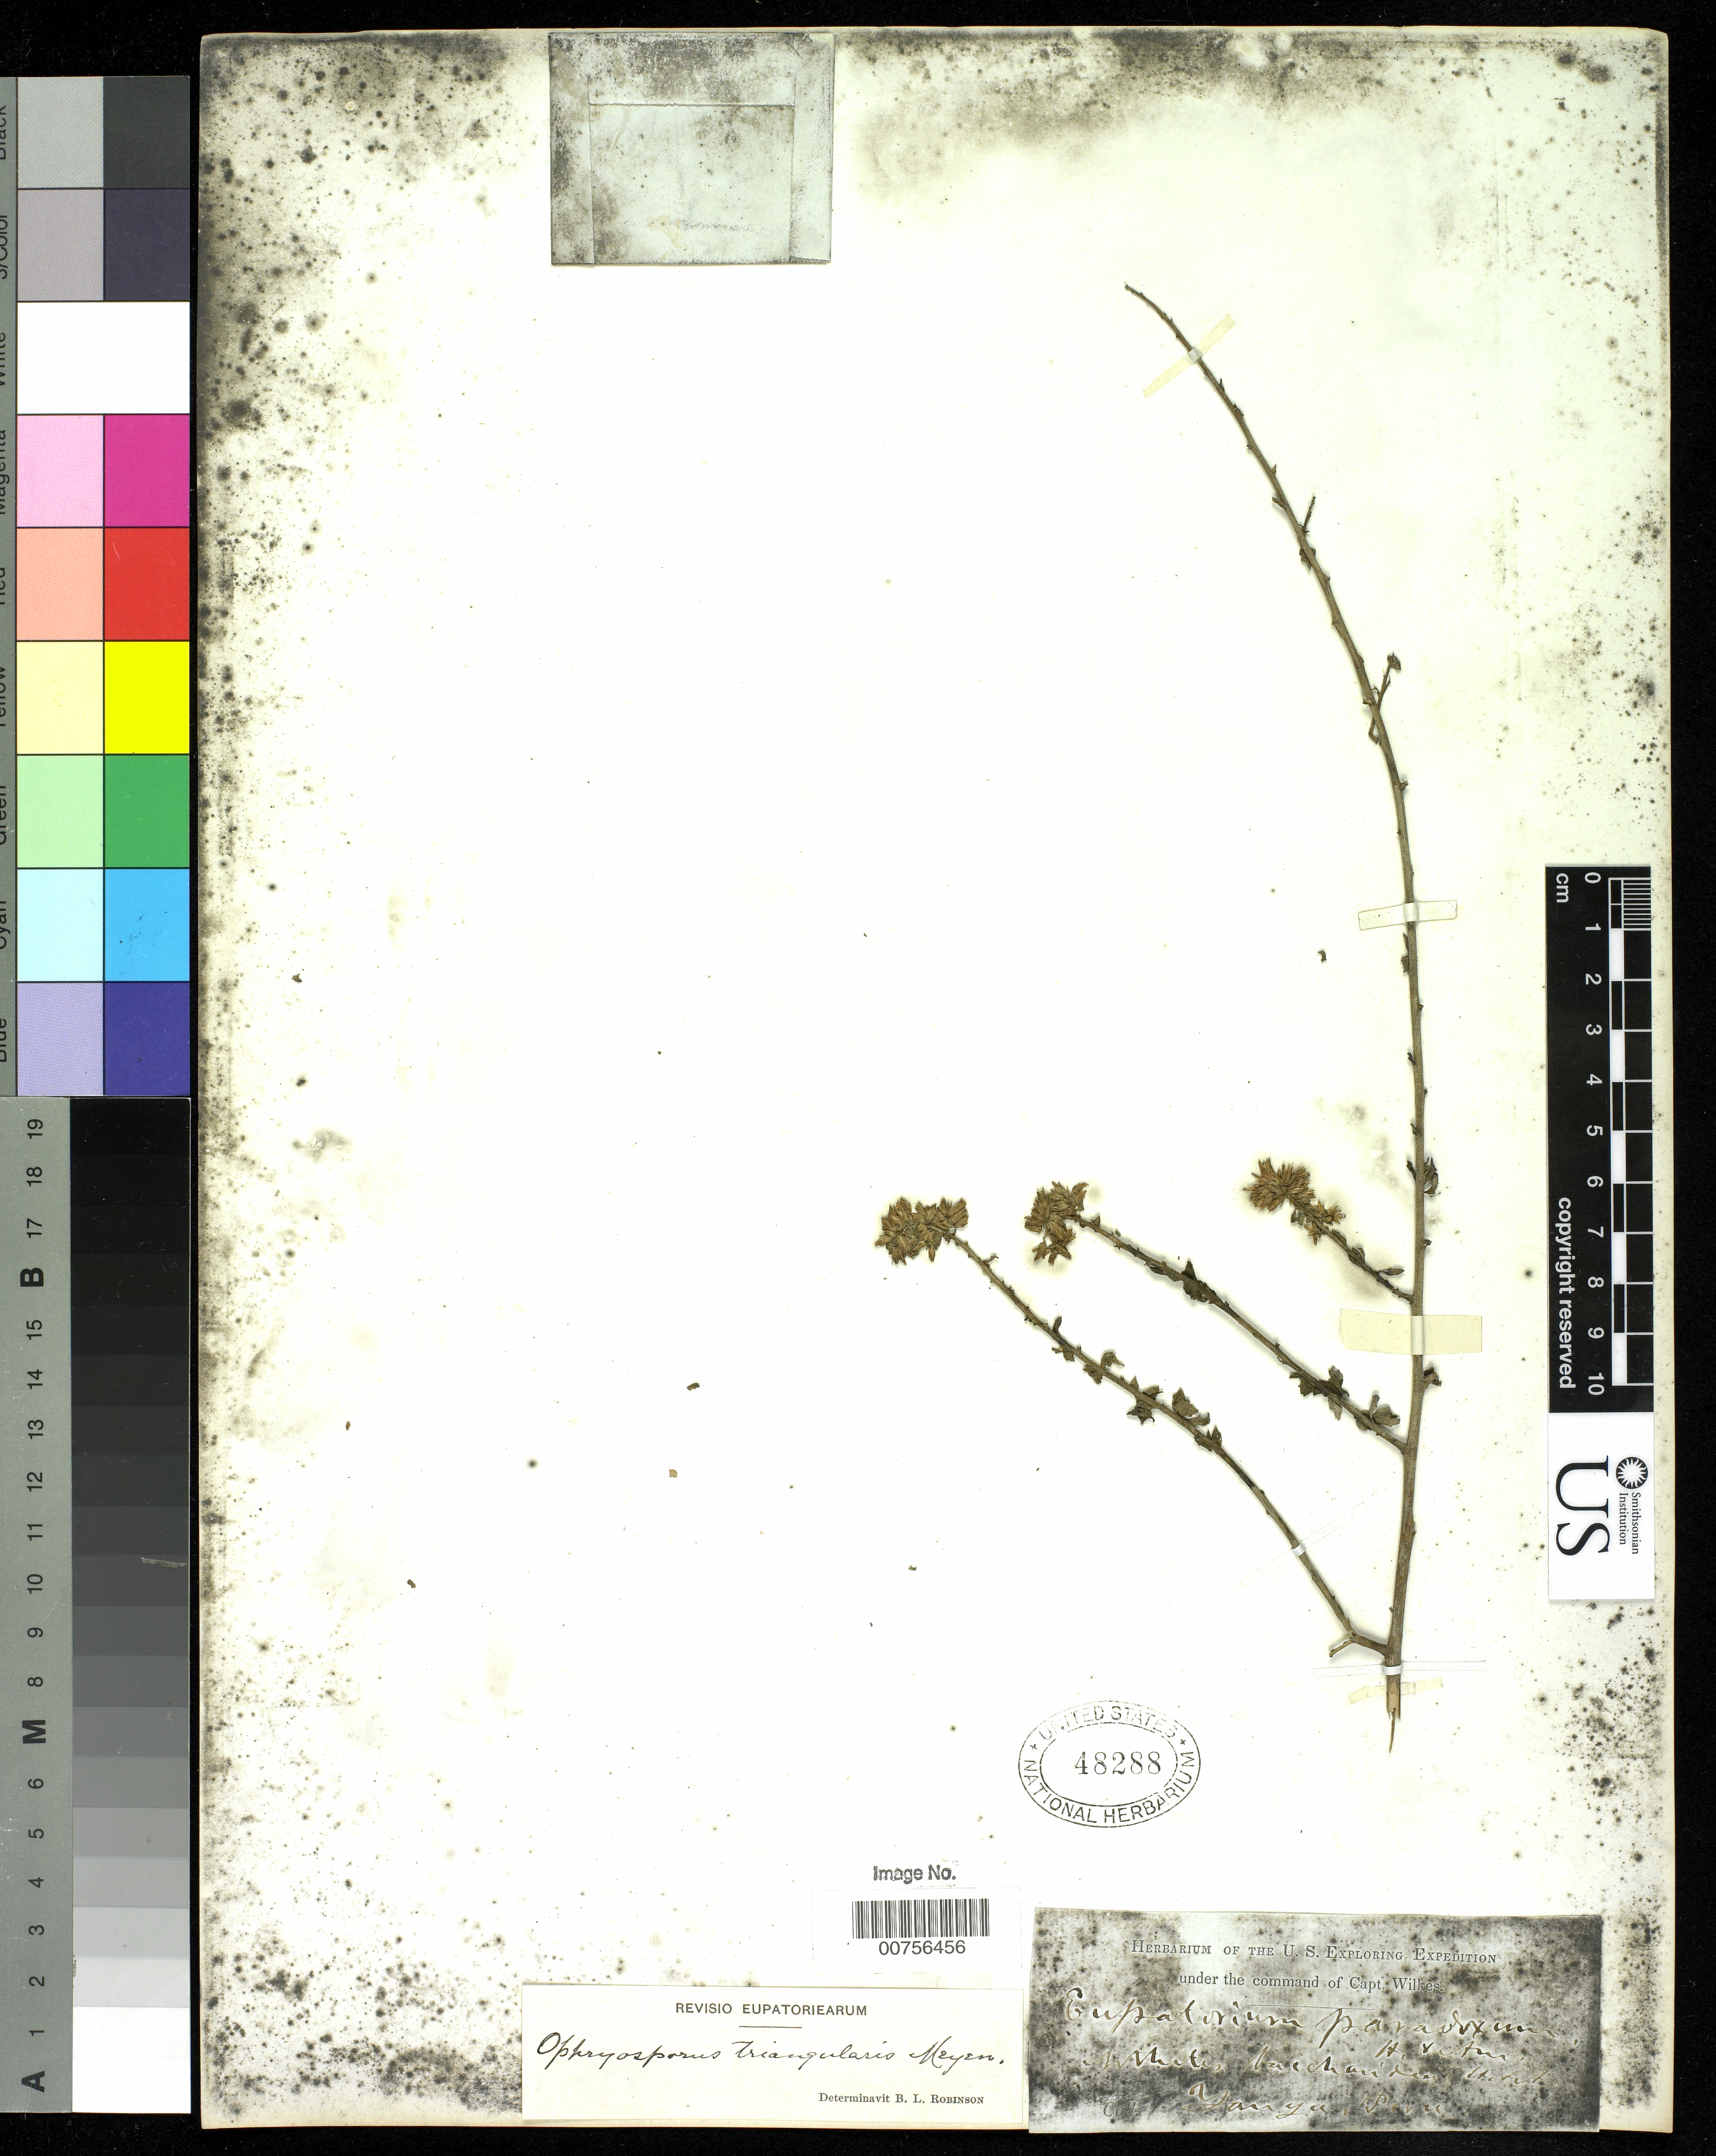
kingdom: Plantae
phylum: Tracheophyta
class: Magnoliopsida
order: Asterales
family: Asteraceae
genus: Ophryosporus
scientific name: Ophryosporus triangularis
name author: Meyen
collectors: Wilkes Explor. Exped.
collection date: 1838/1842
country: Peru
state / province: La Libertad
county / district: Pataz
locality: Yanga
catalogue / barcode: US 48288